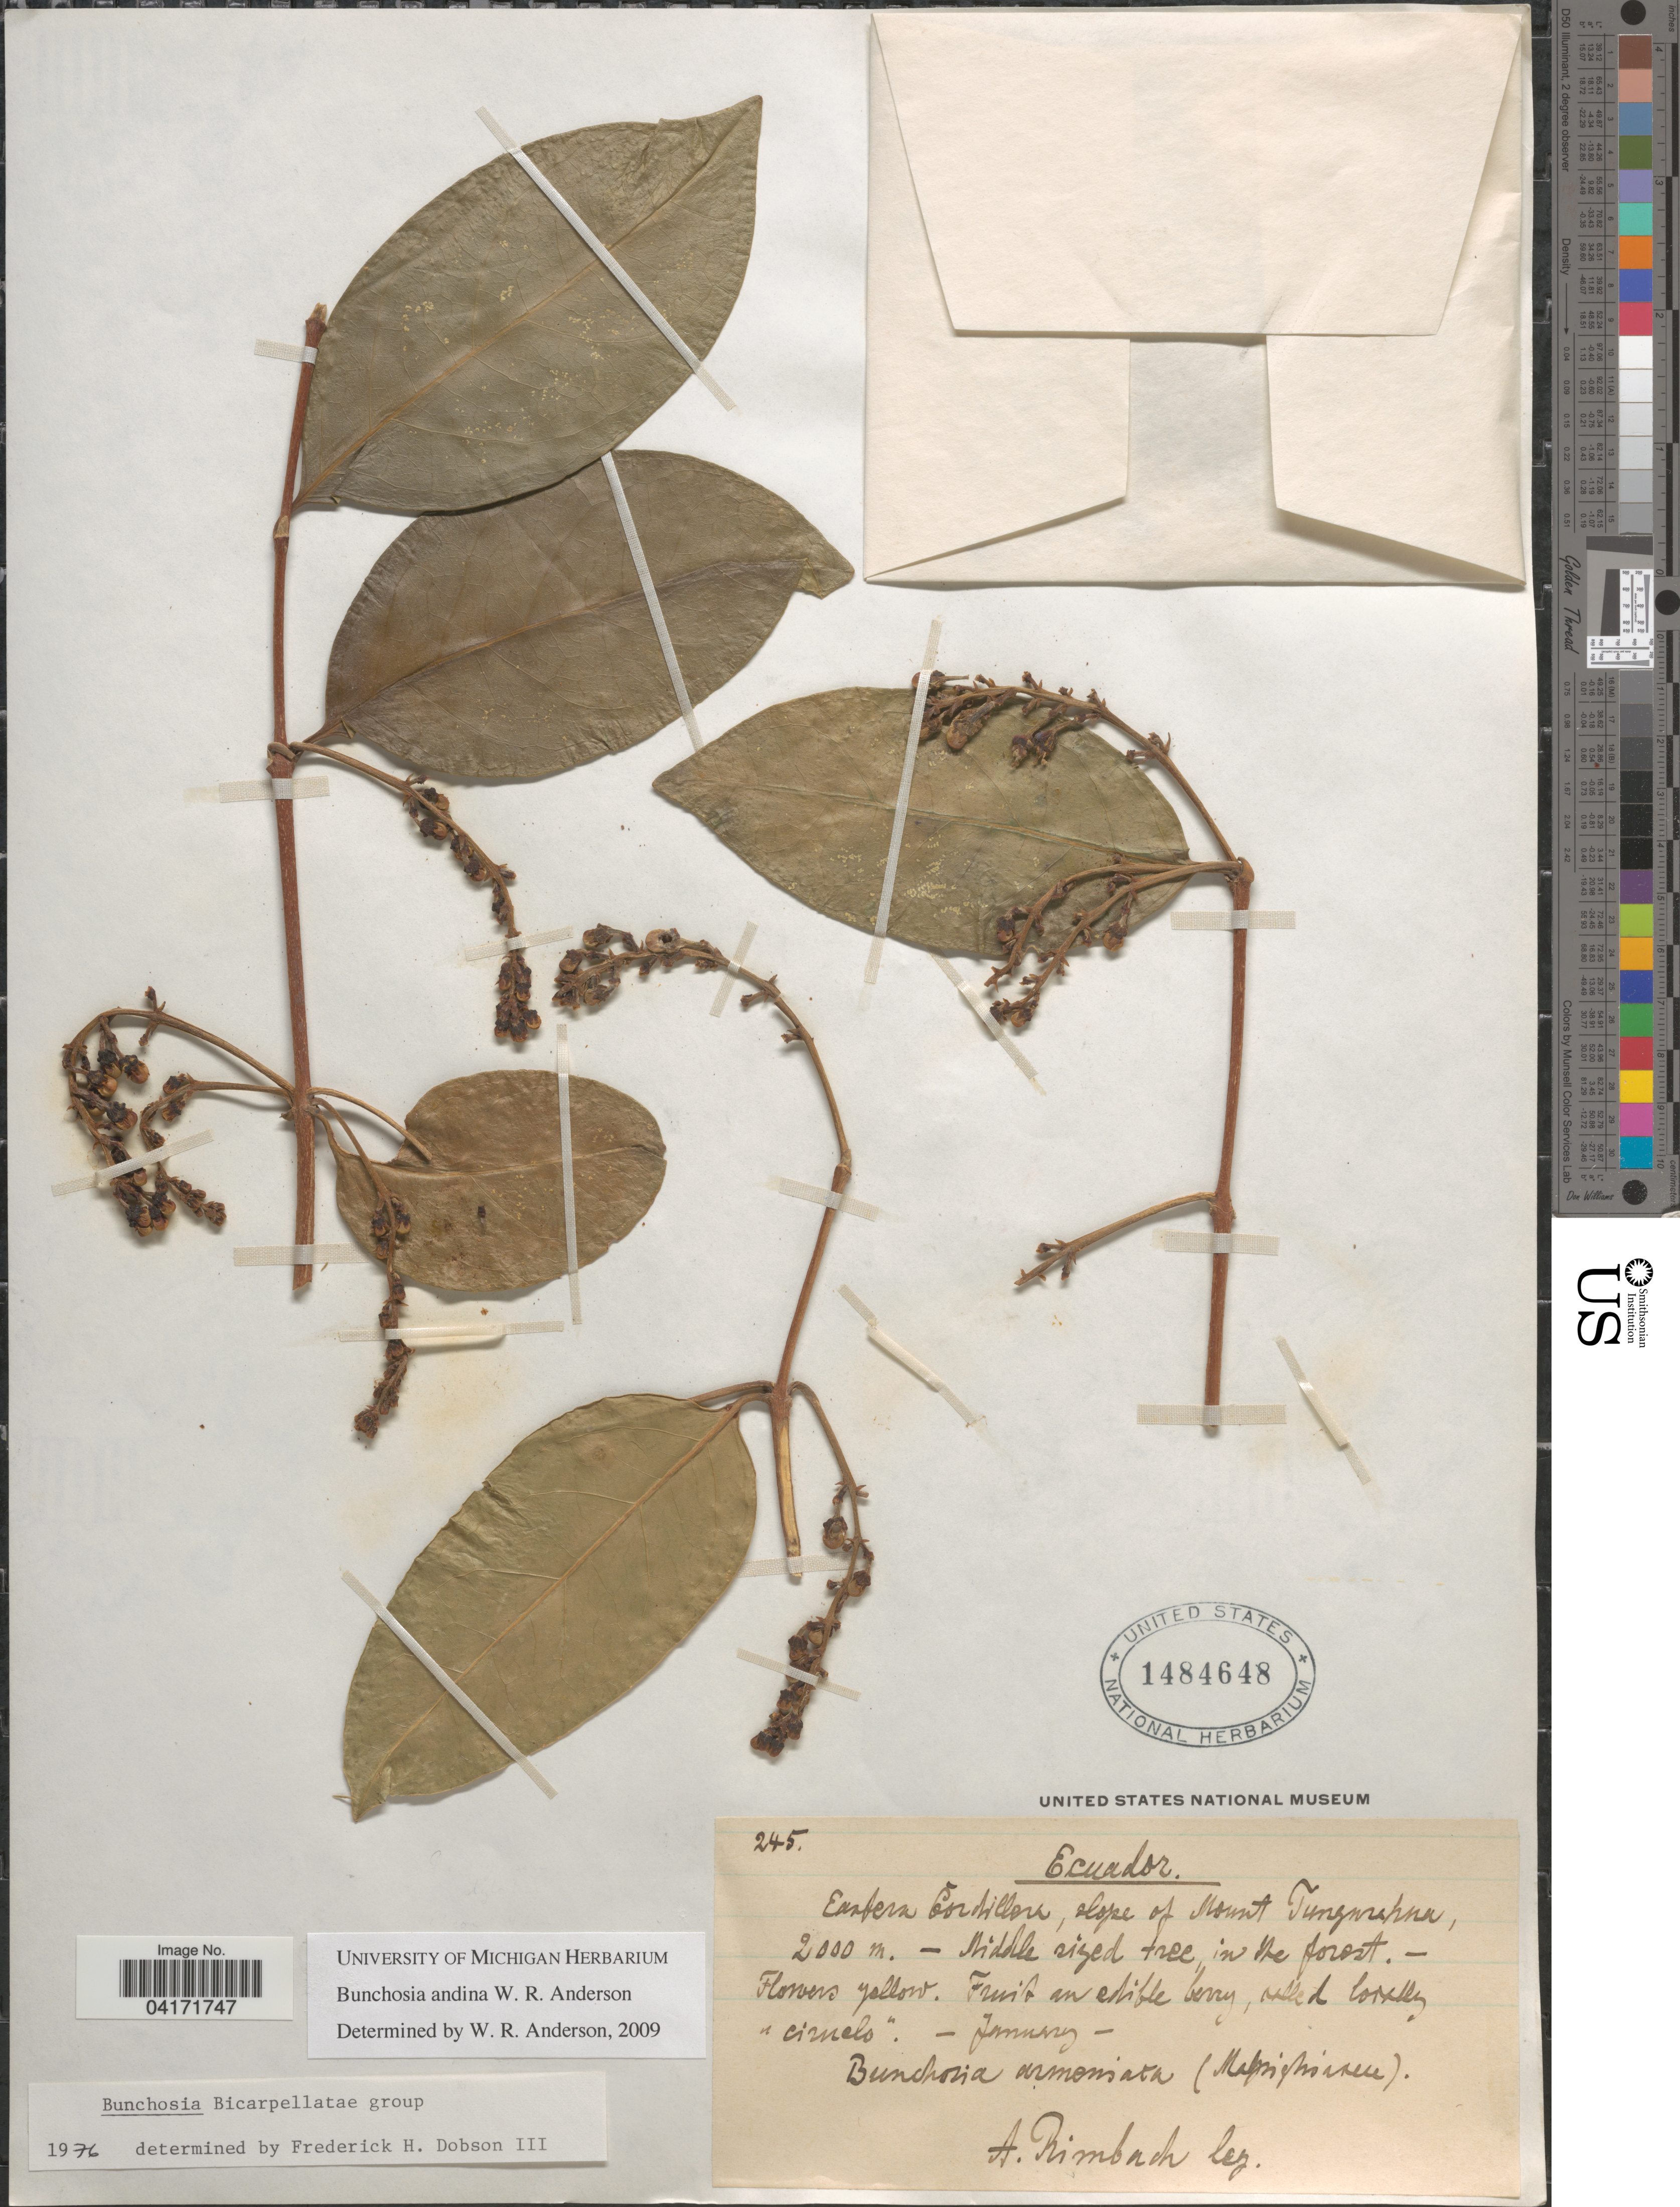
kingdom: Plantae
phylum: Tracheophyta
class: Magnoliopsida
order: Malpighiales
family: Malpighiaceae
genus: Bunchosia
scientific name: Bunchosia andina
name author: W.R. Anderson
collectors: A. Rimbach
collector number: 245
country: Ecuador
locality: Eastern Cordillera, slope of Mount Tungurahua.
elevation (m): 2000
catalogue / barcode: US 1484648